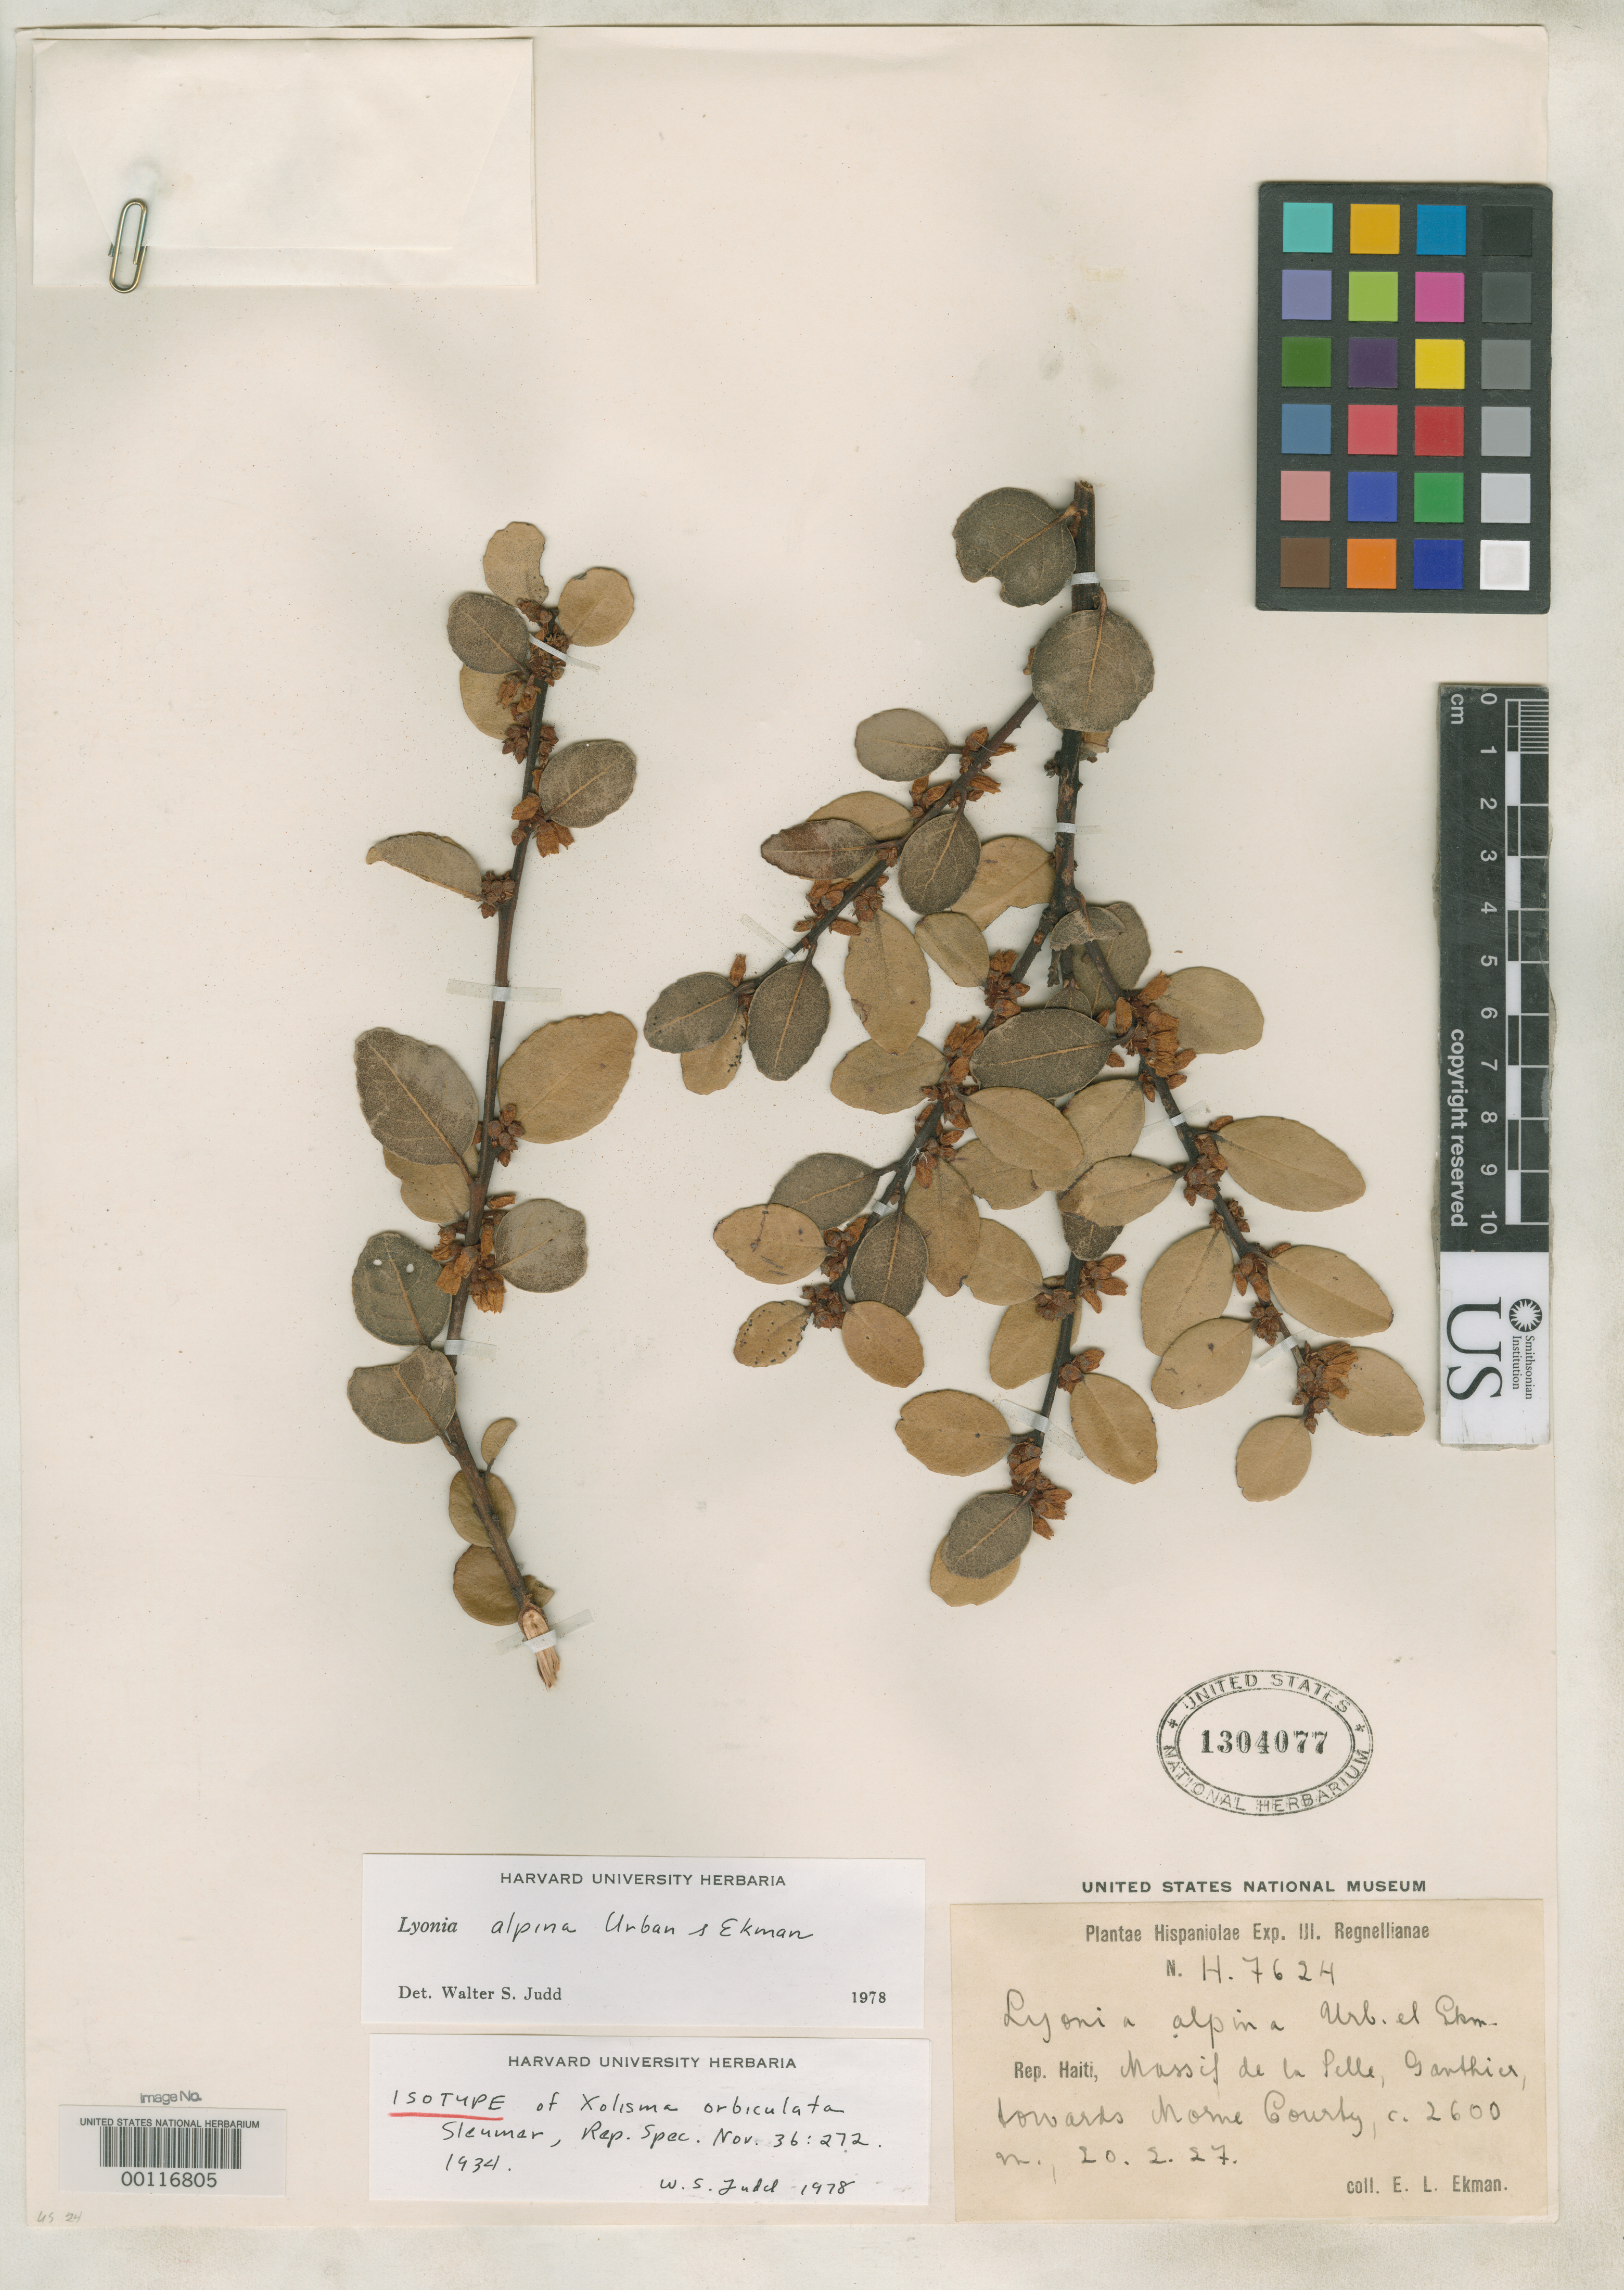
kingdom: Plantae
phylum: Tracheophyta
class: Magnoliopsida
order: Ericales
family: Ericaceae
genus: Xolisma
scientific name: Xolisma orbiculata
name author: Sleumer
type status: Isotype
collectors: E. L. Ekman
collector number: H 7624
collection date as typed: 20 Feb 1927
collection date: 1927-02-20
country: Haiti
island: Hispaniola Island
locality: Massif de La Selle, Gauthier near Morne Courty.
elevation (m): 2600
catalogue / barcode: US 1304077